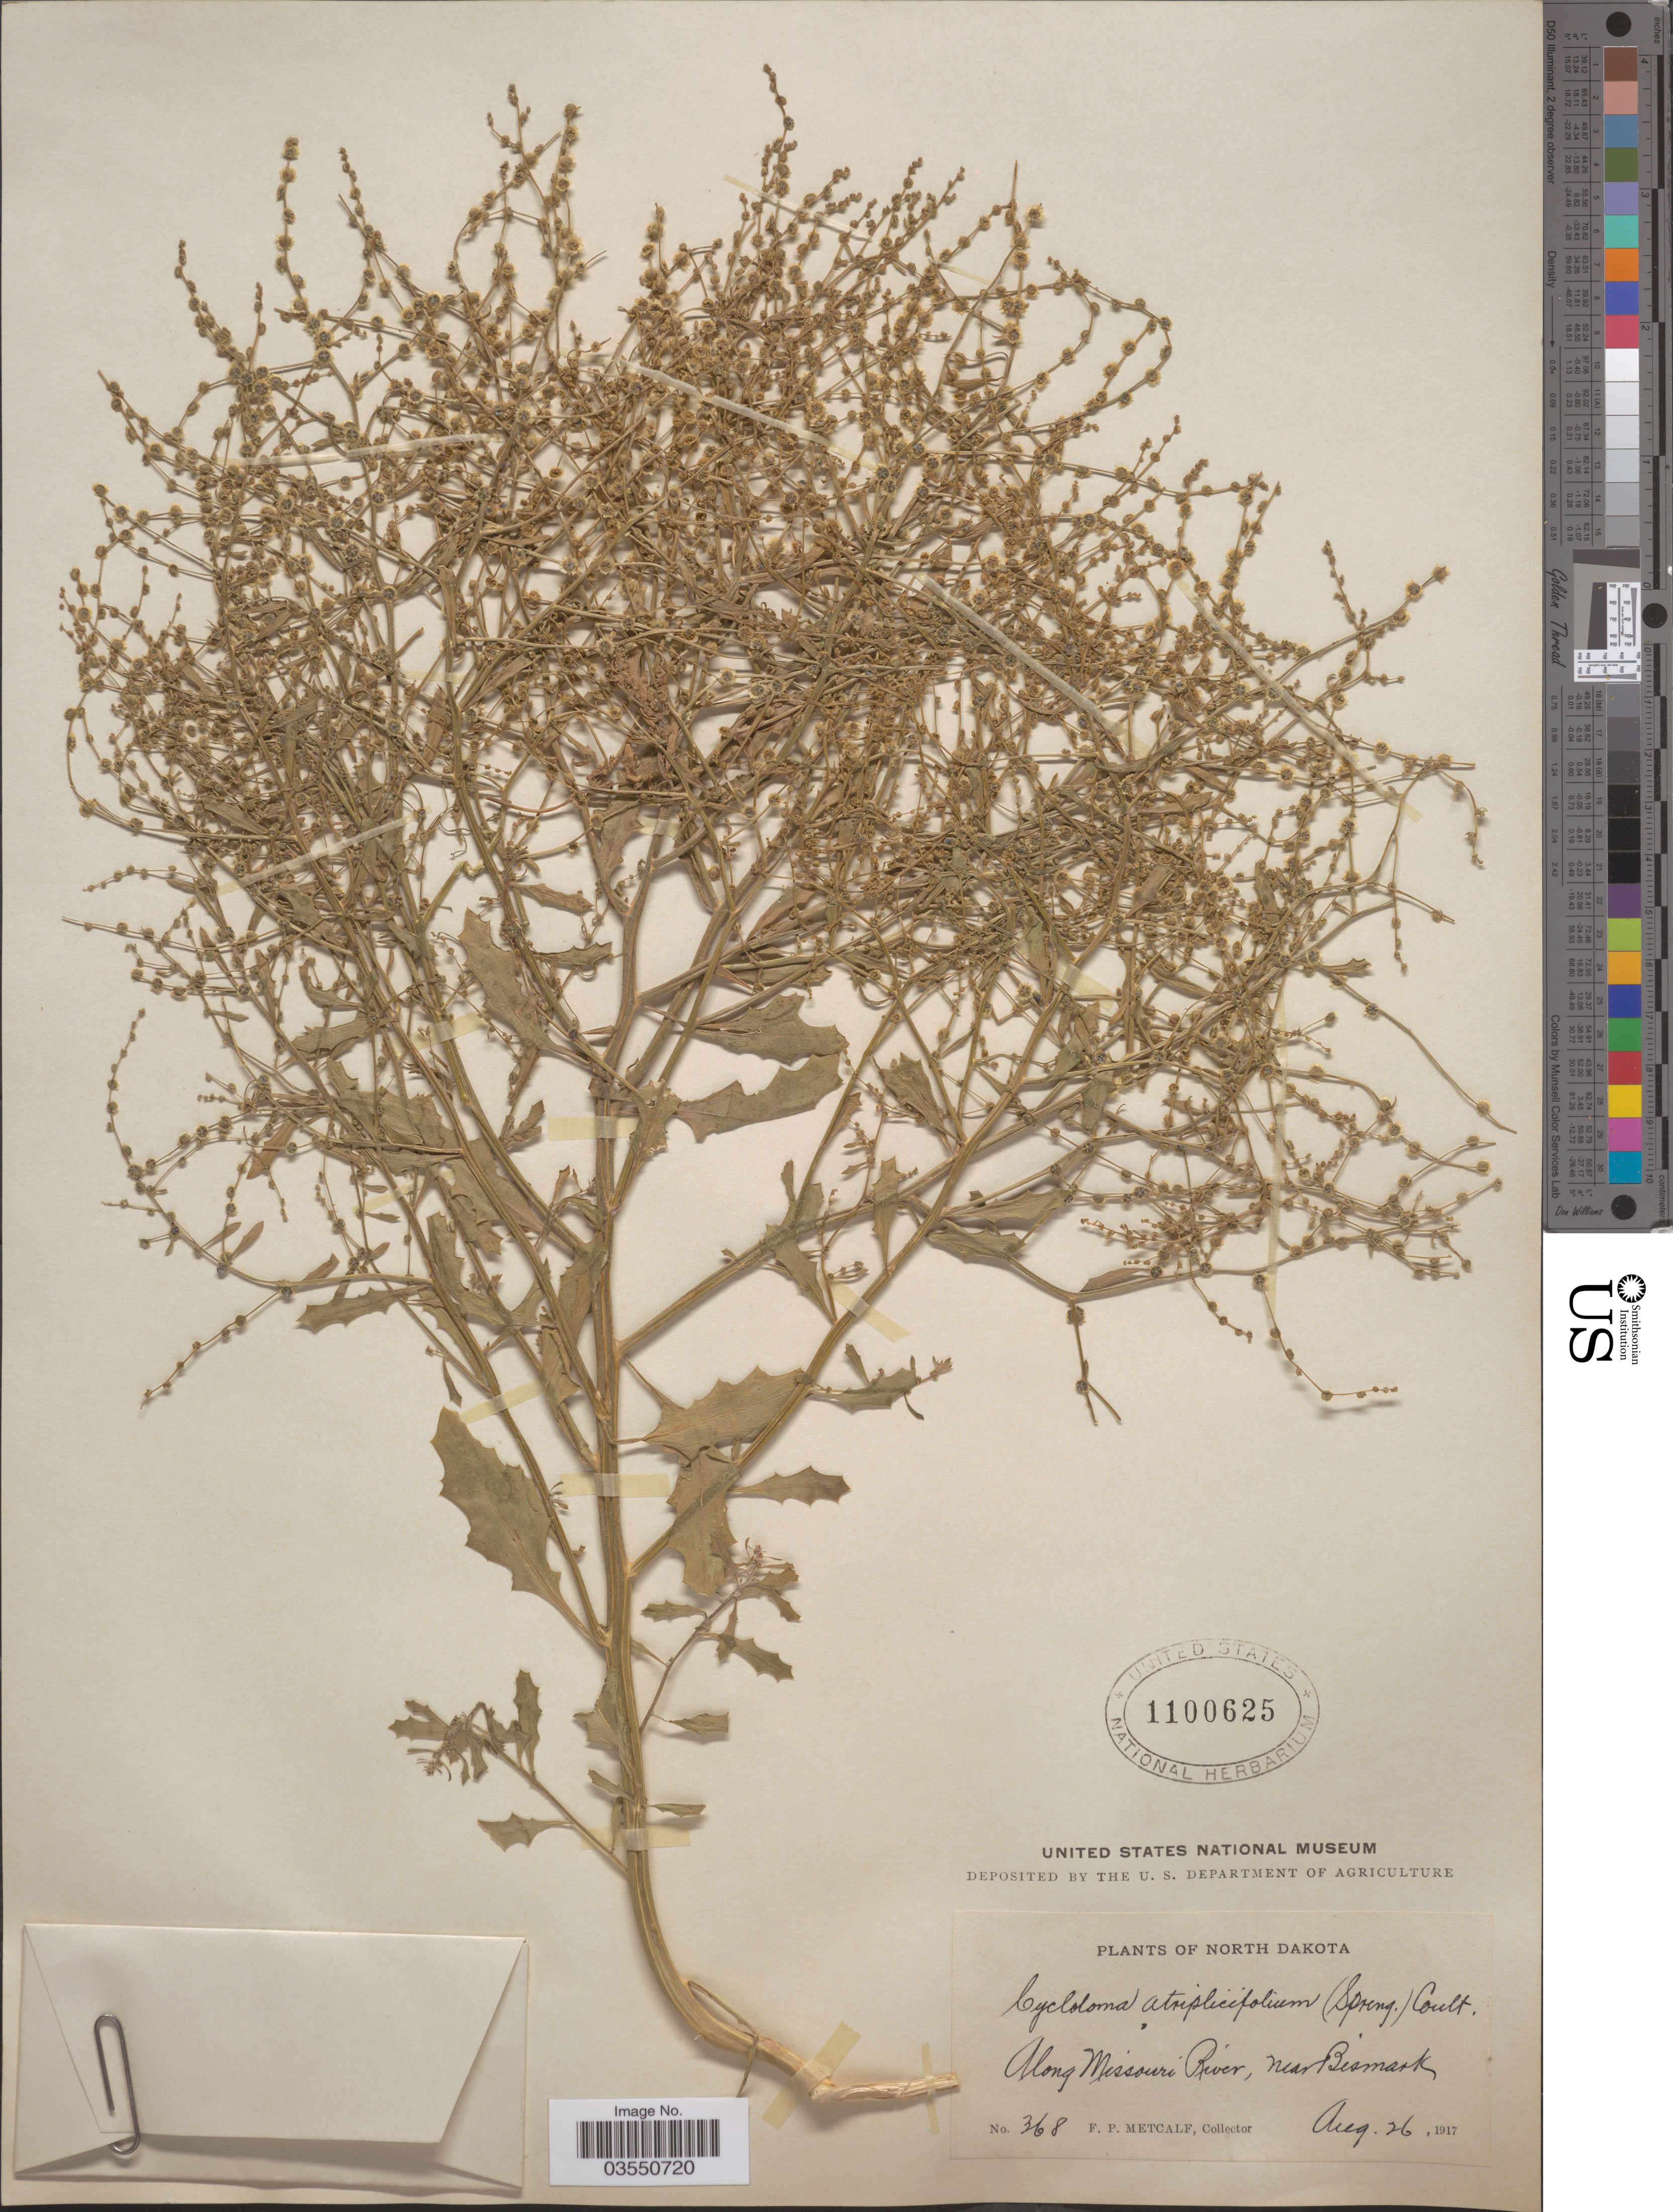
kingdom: Plantae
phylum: Tracheophyta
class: Magnoliopsida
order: Caryophyllales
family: Amaranthaceae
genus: Dysphania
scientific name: Dysphania atriplicifolia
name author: (Spreng.) G. Kadereit et al.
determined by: U.S. National Herbarium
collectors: F. Metcalf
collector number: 368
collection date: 1917-08-26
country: United States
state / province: North Dakota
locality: Along Missouri River, near Bismark.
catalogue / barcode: US 1100625